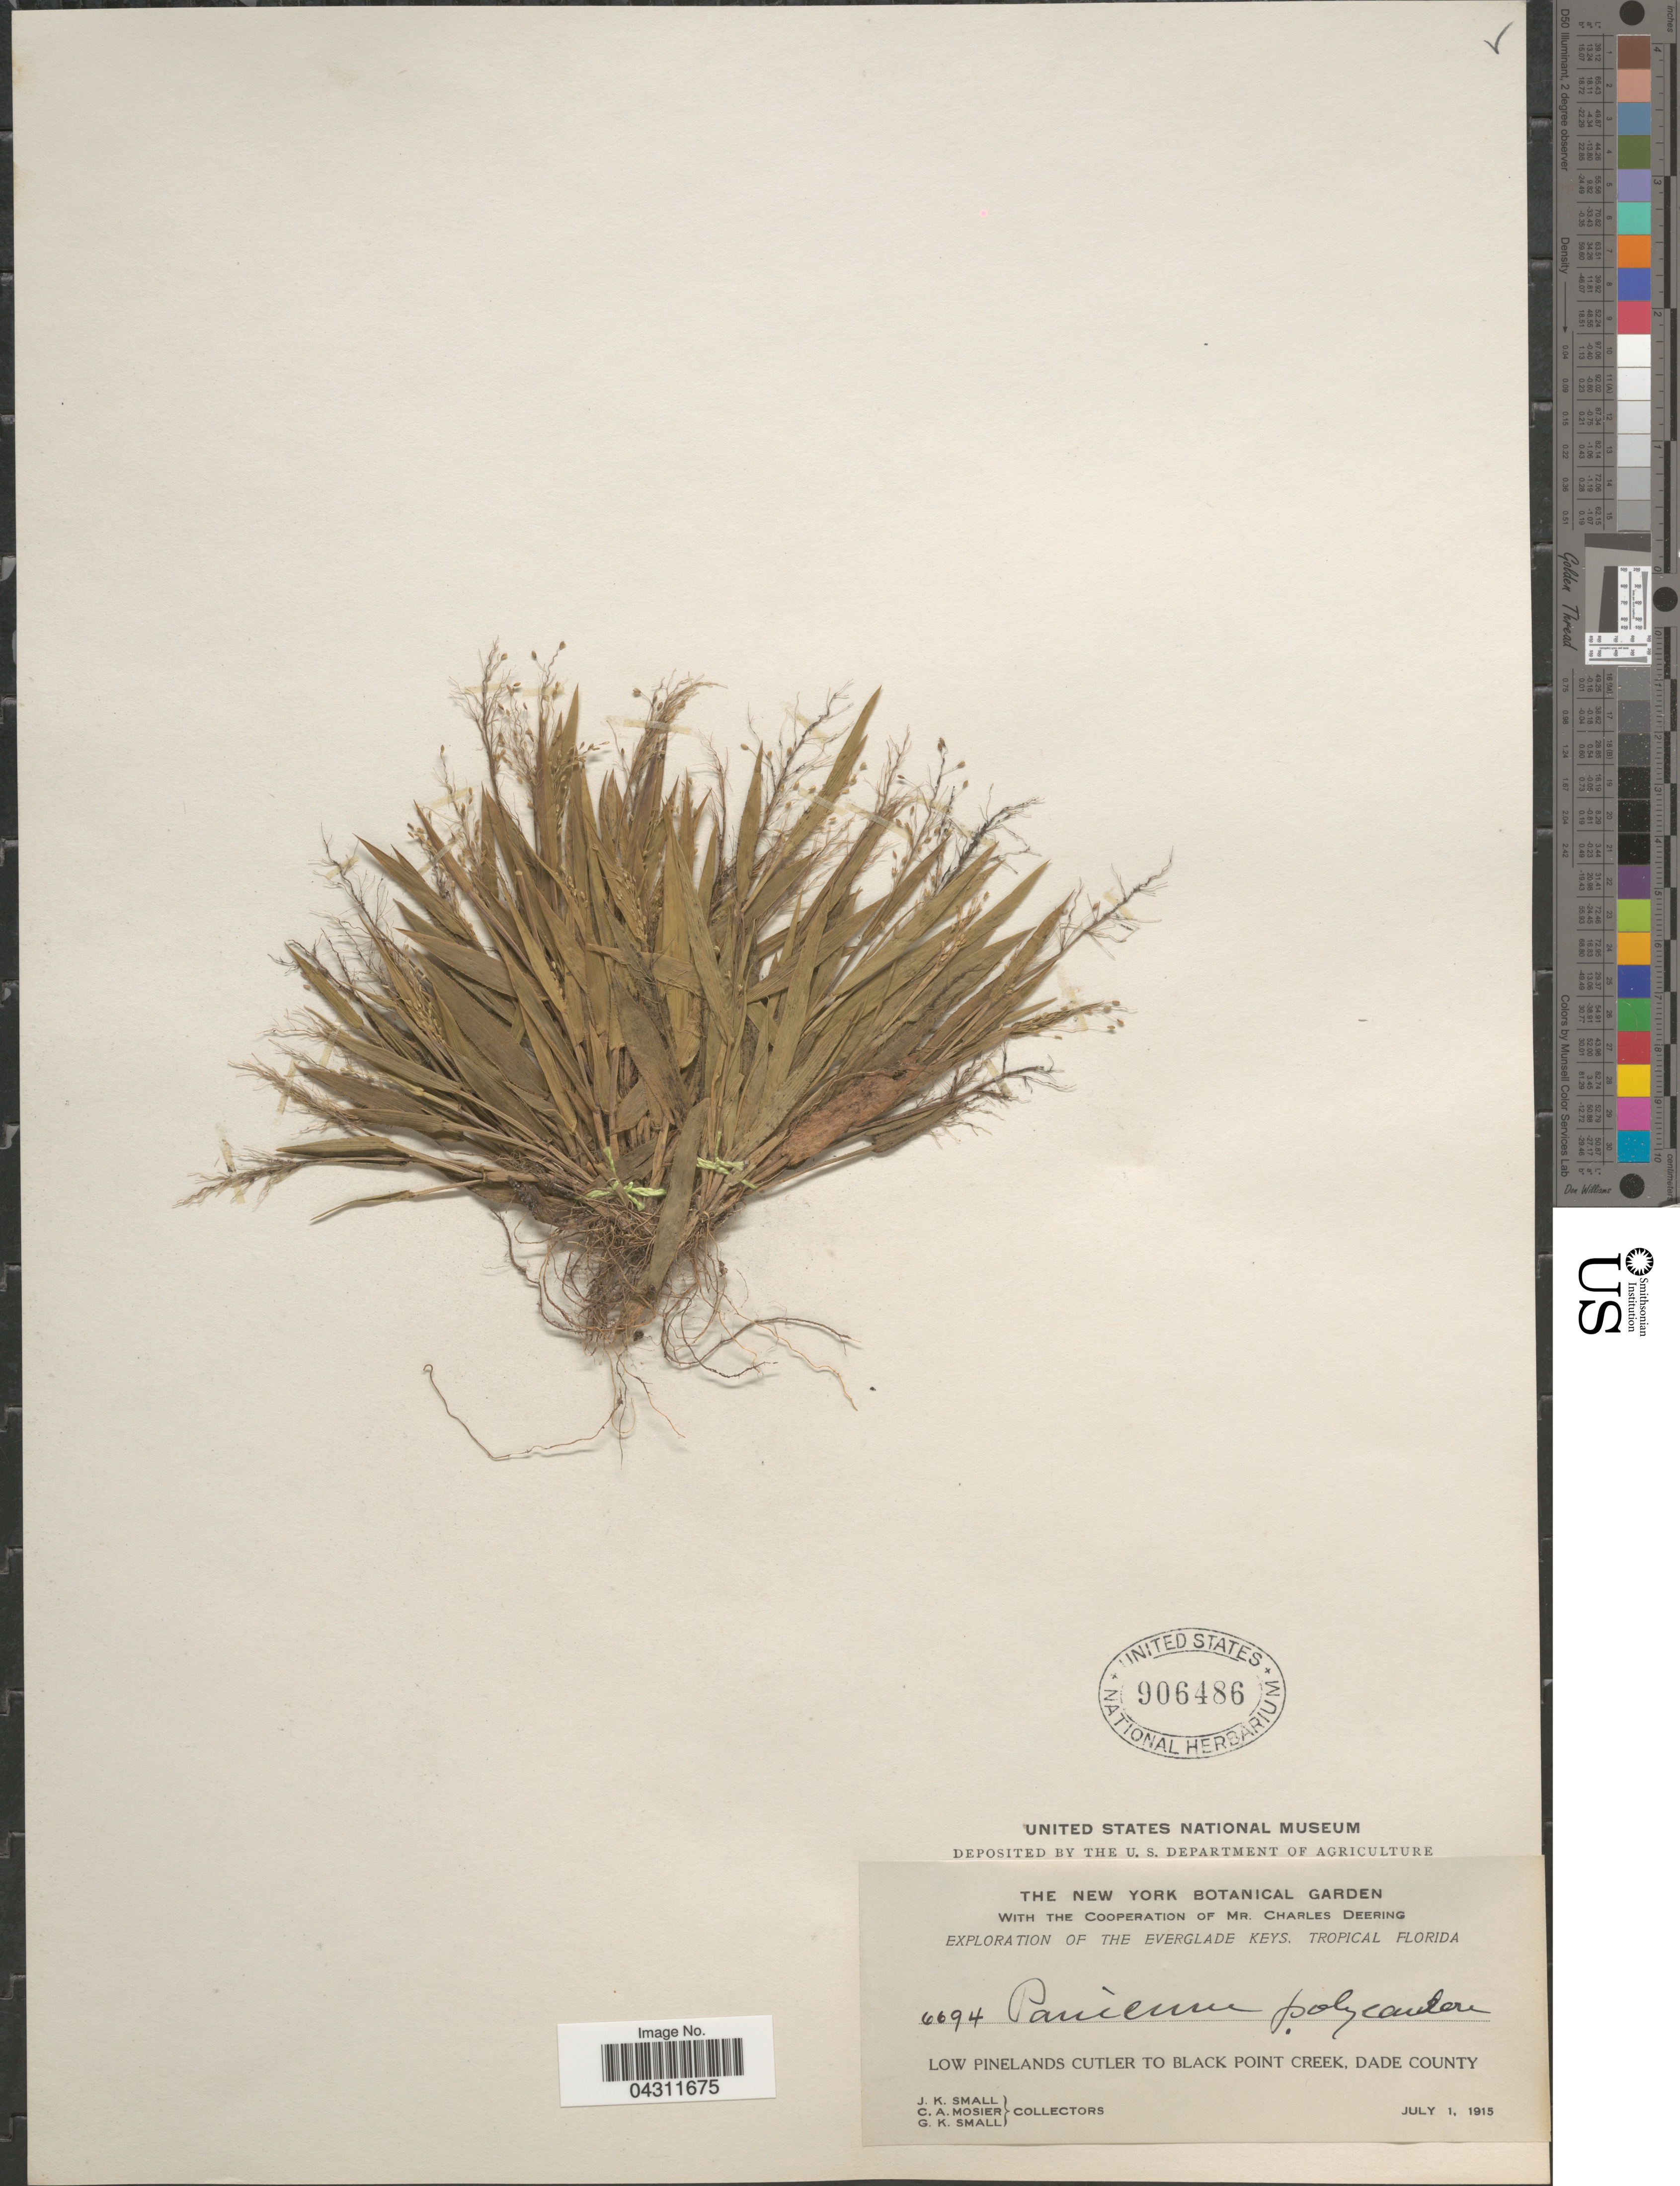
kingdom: Plantae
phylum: Tracheophyta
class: Liliopsida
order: Poales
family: Poaceae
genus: Dichanthelium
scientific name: Dichanthelium strigosum var. glabrescens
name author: (Griseb.) Freckmann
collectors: J. K. Small, C. A. Mosier & G. K. Small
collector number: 6694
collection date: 1915-07-01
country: United States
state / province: Florida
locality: Exploration of the Everglade Keys. Tropical Florida. Low pinelands cutler to Black Point Creek, Dade County.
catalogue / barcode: US 906486